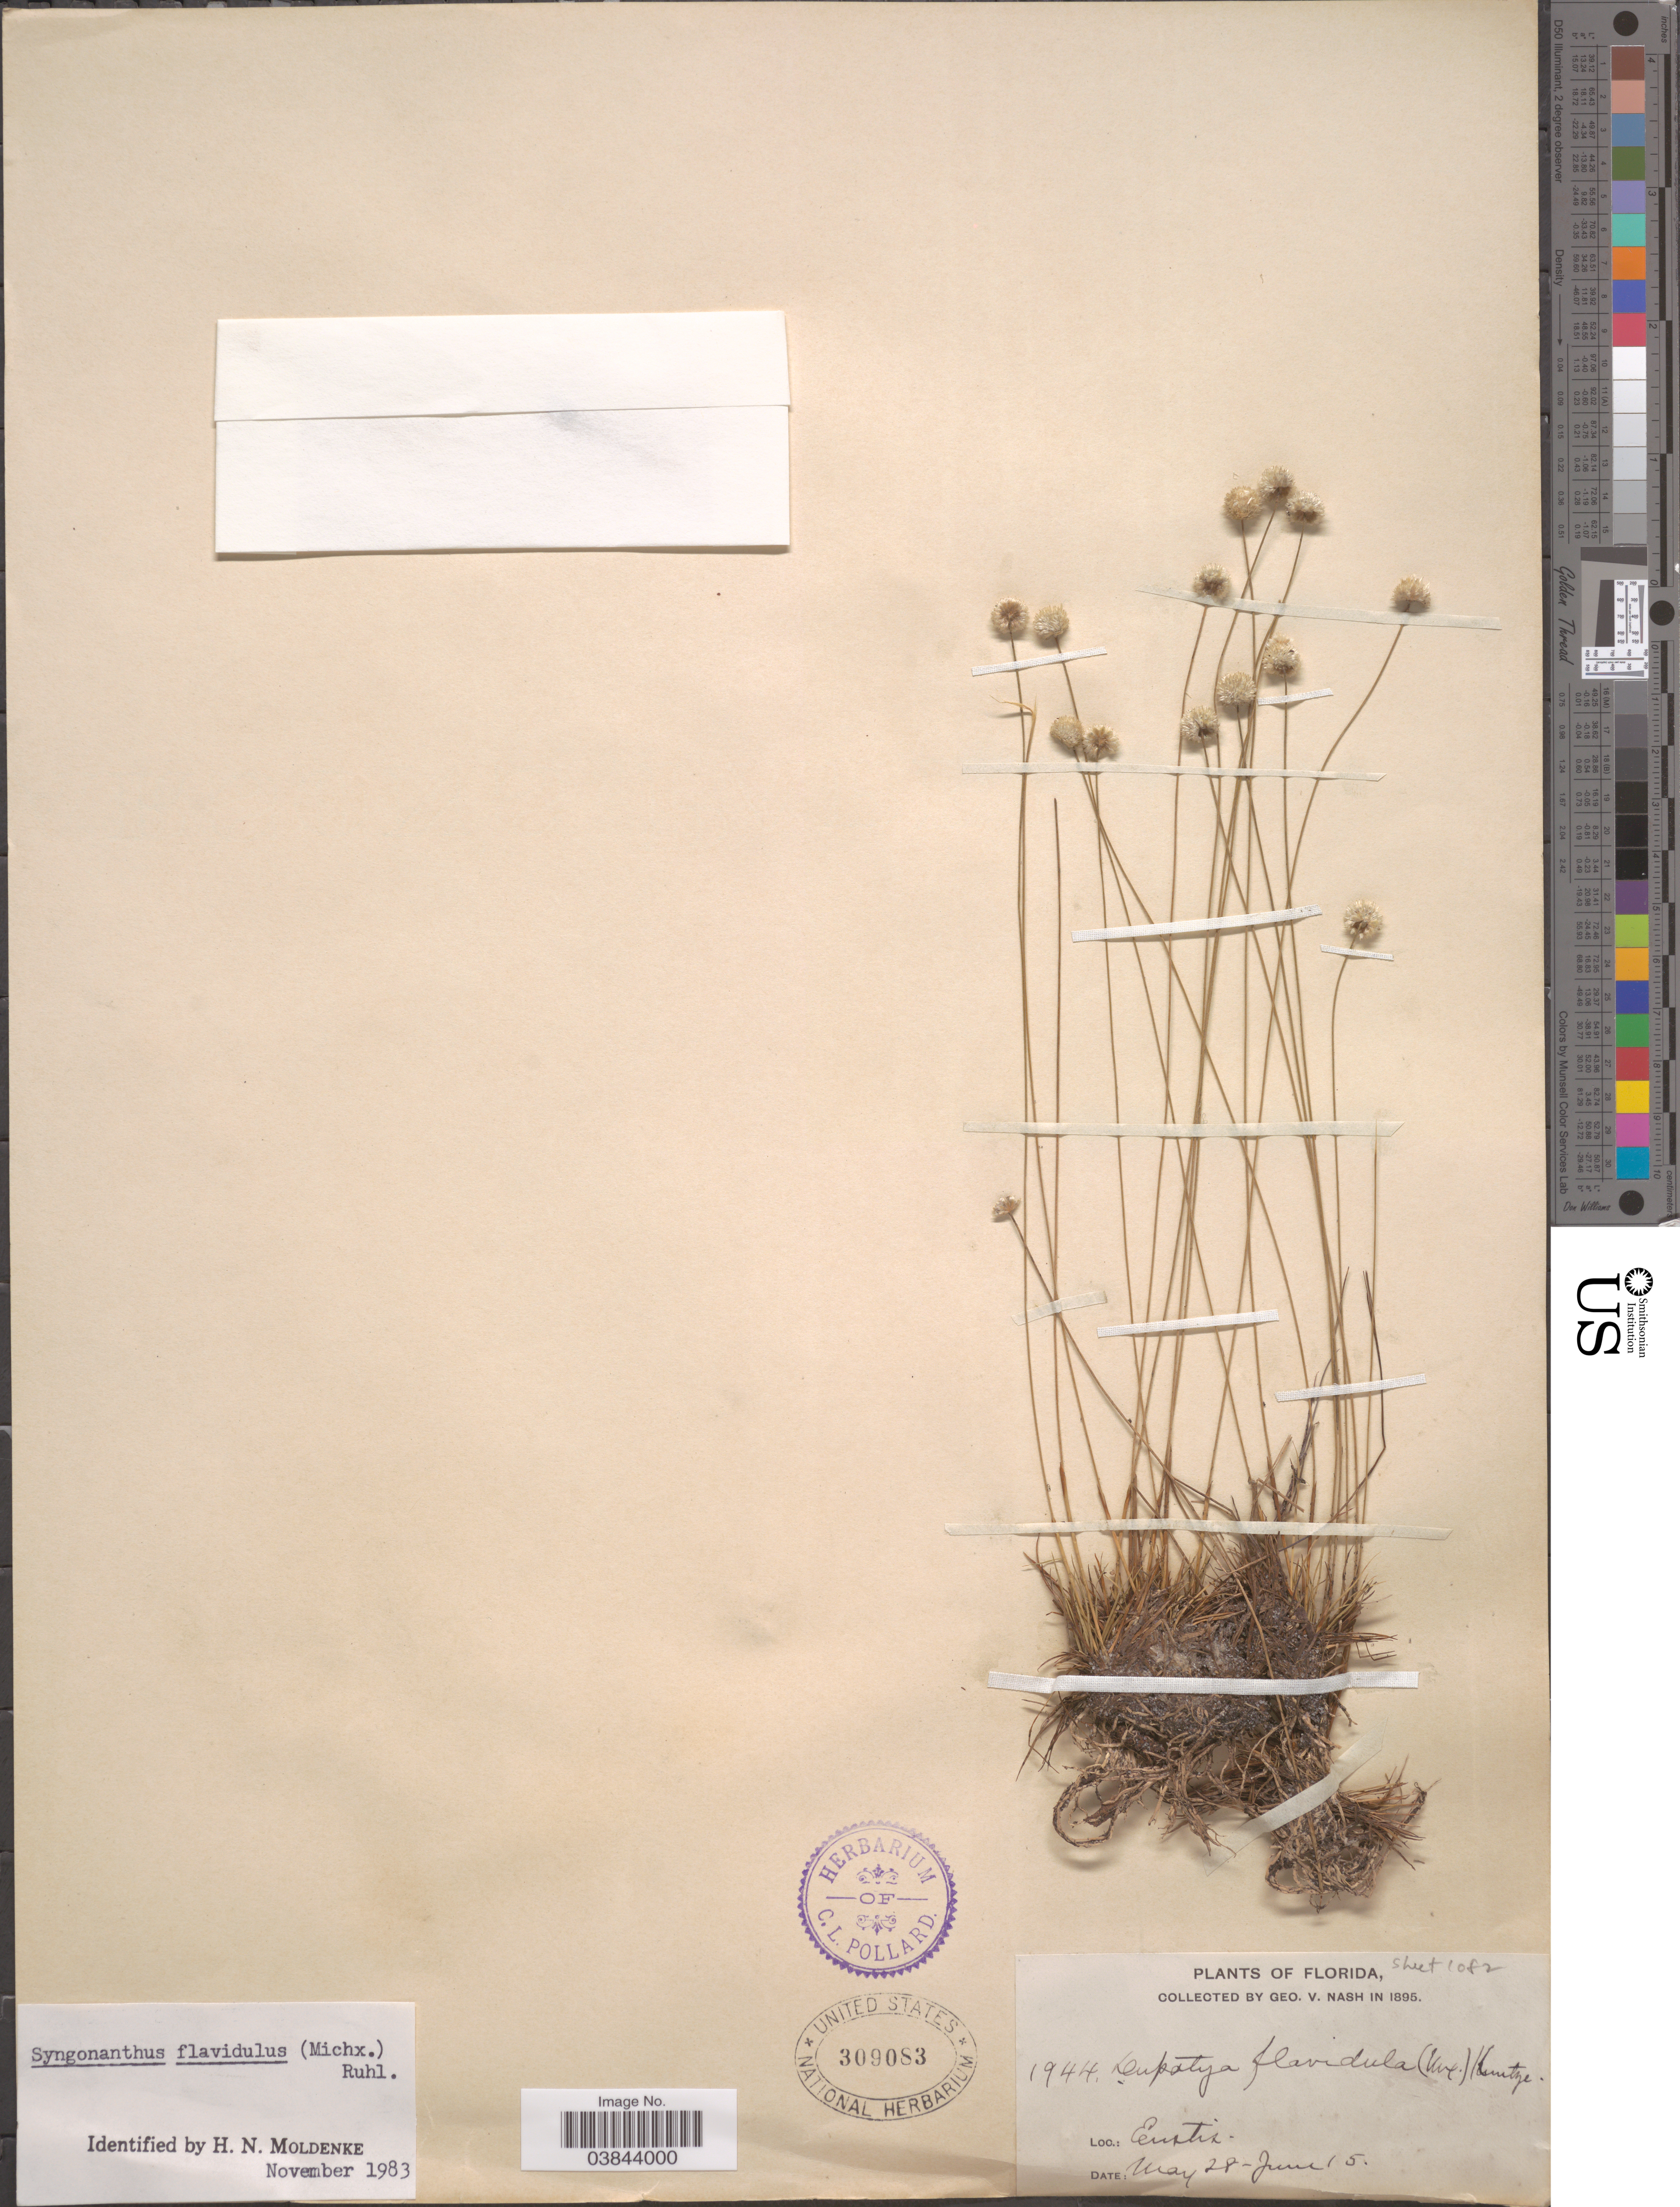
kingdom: Plantae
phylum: Tracheophyta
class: Liliopsida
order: Poales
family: Eriocaulaceae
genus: Syngonanthus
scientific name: Syngonanthus flavidulus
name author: (Michx.) Ruhland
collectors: G. V. Nash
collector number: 1944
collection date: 1895-05-28/1895-06-15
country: United States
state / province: Florida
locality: Eustis.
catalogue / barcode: US 309083